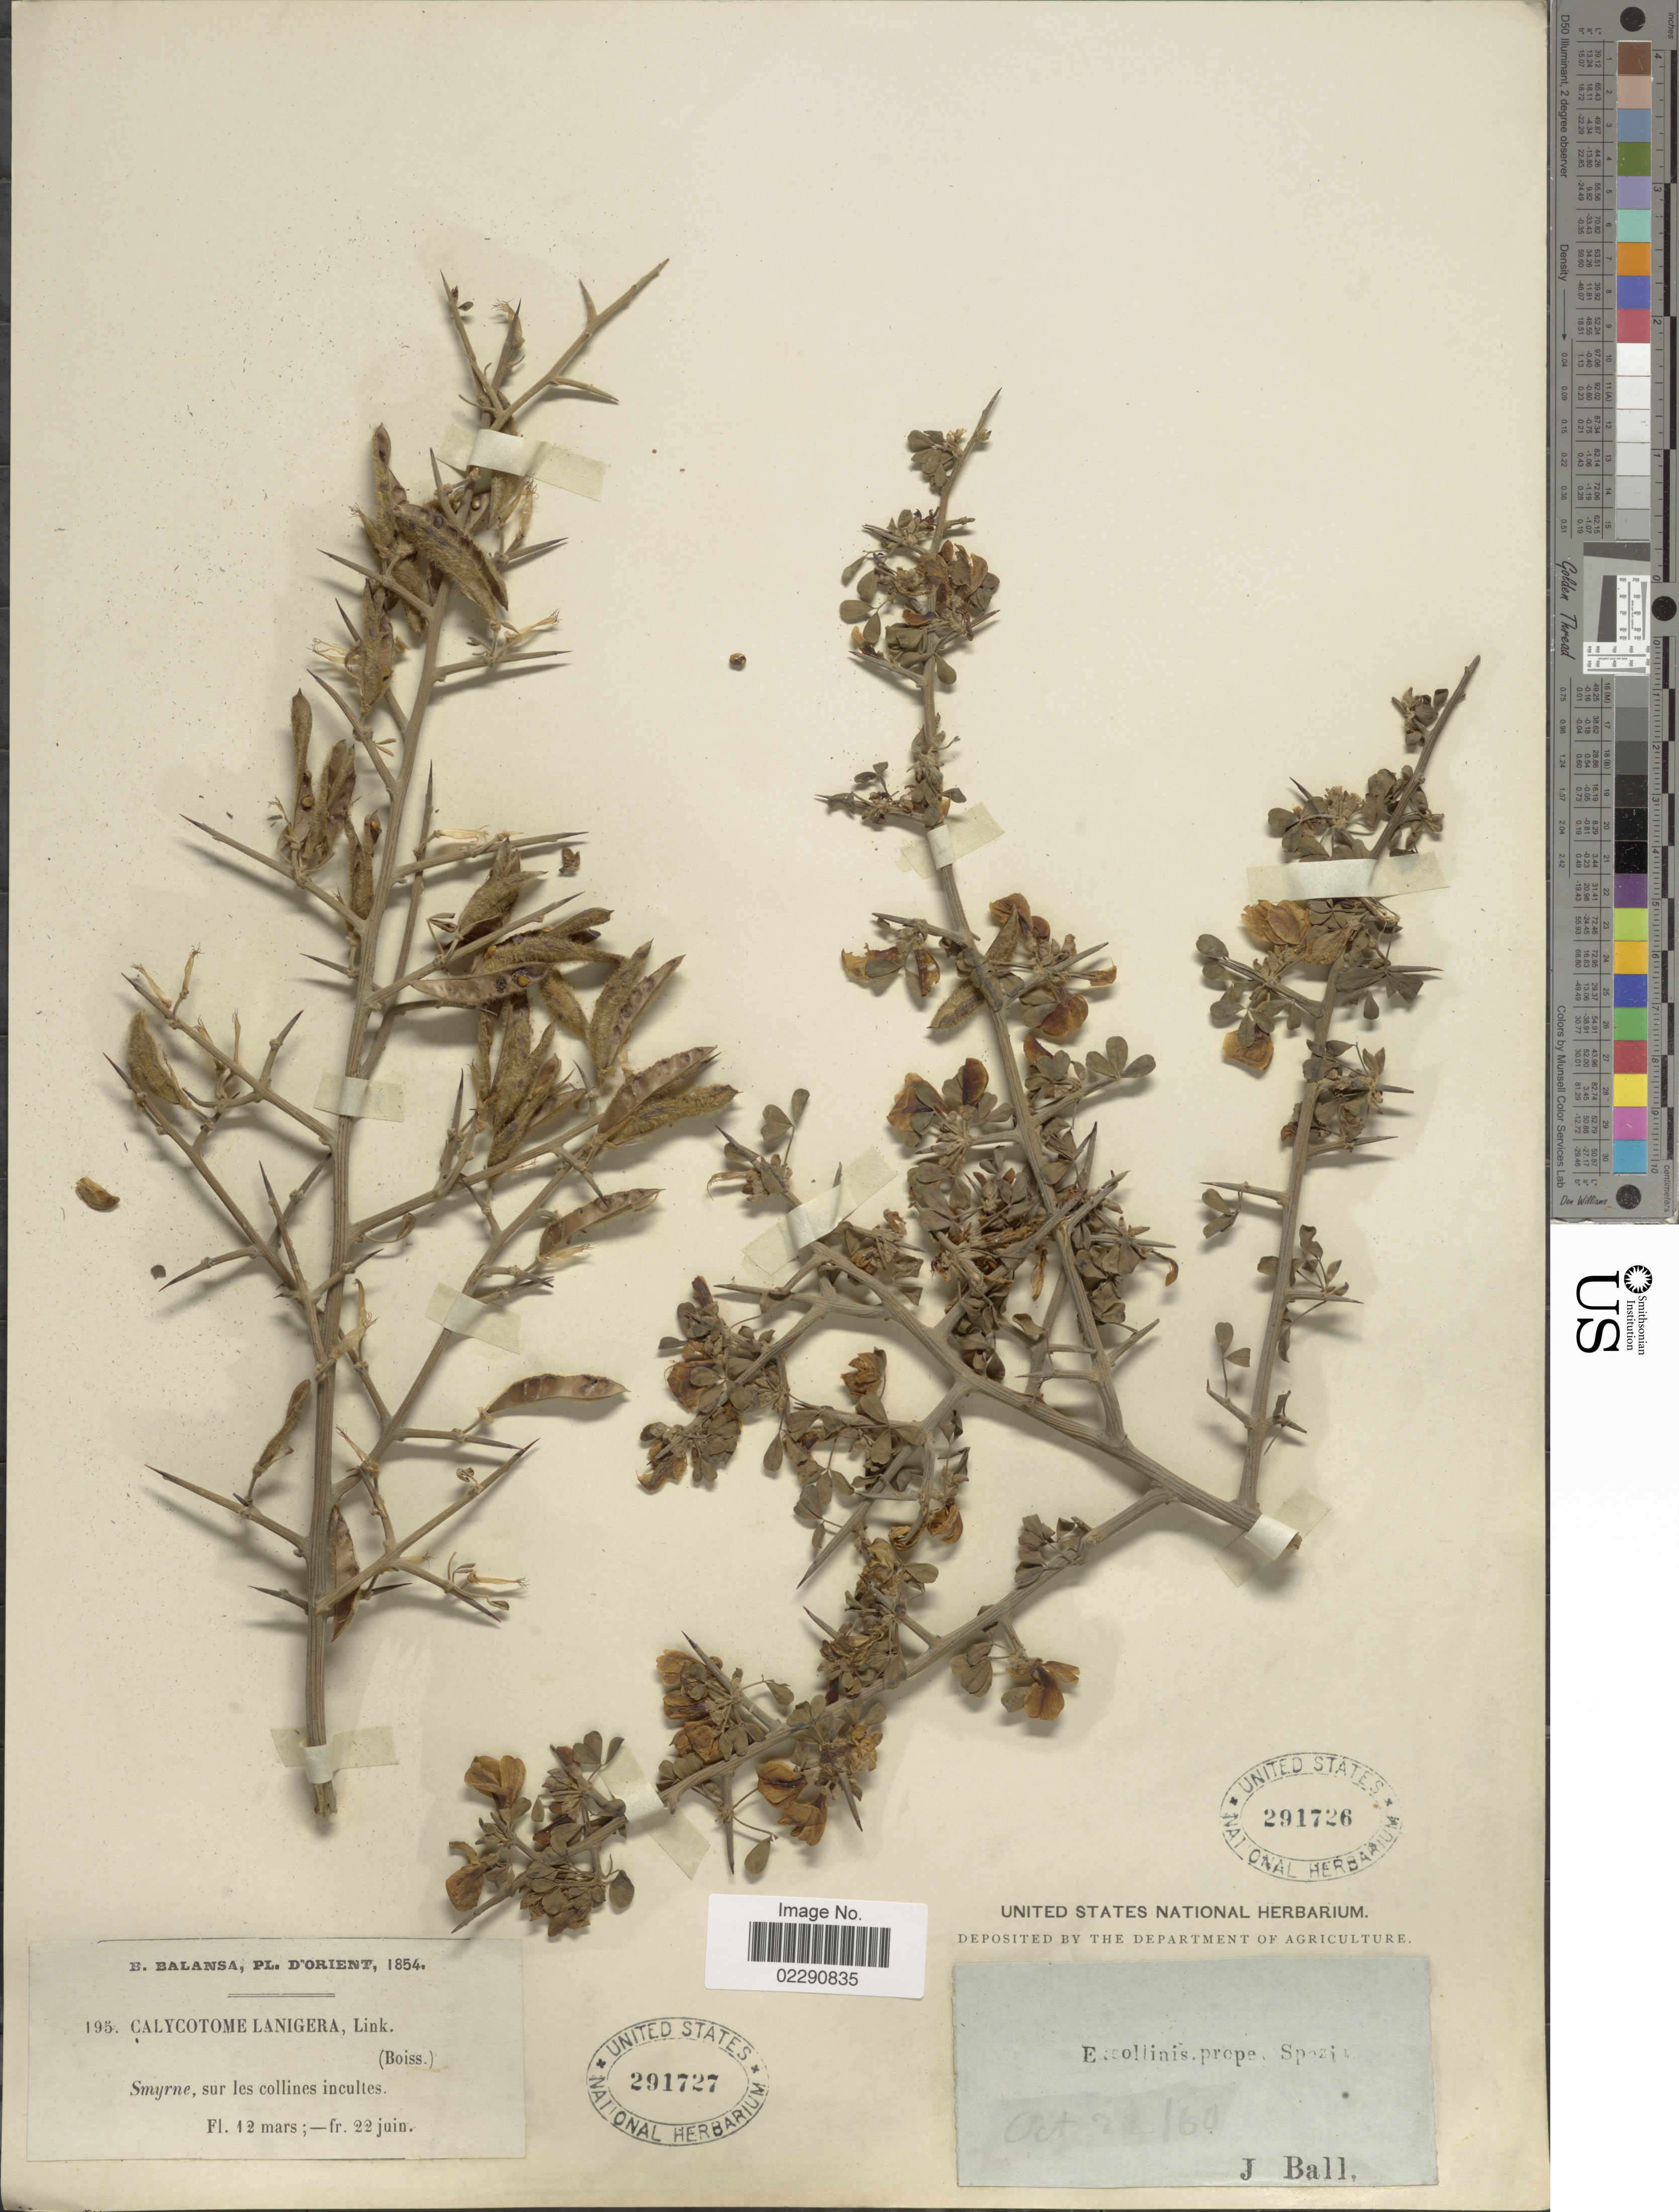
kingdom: Plantae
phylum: Tracheophyta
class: Magnoliopsida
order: Fabales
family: Fabaceae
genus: Calicotome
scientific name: Calicotome villosa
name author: (Poir.) Link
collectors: B. Balansa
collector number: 195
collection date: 1854-03-12/1854-06-22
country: Turkey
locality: Orient, Smyrne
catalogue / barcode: US 291727